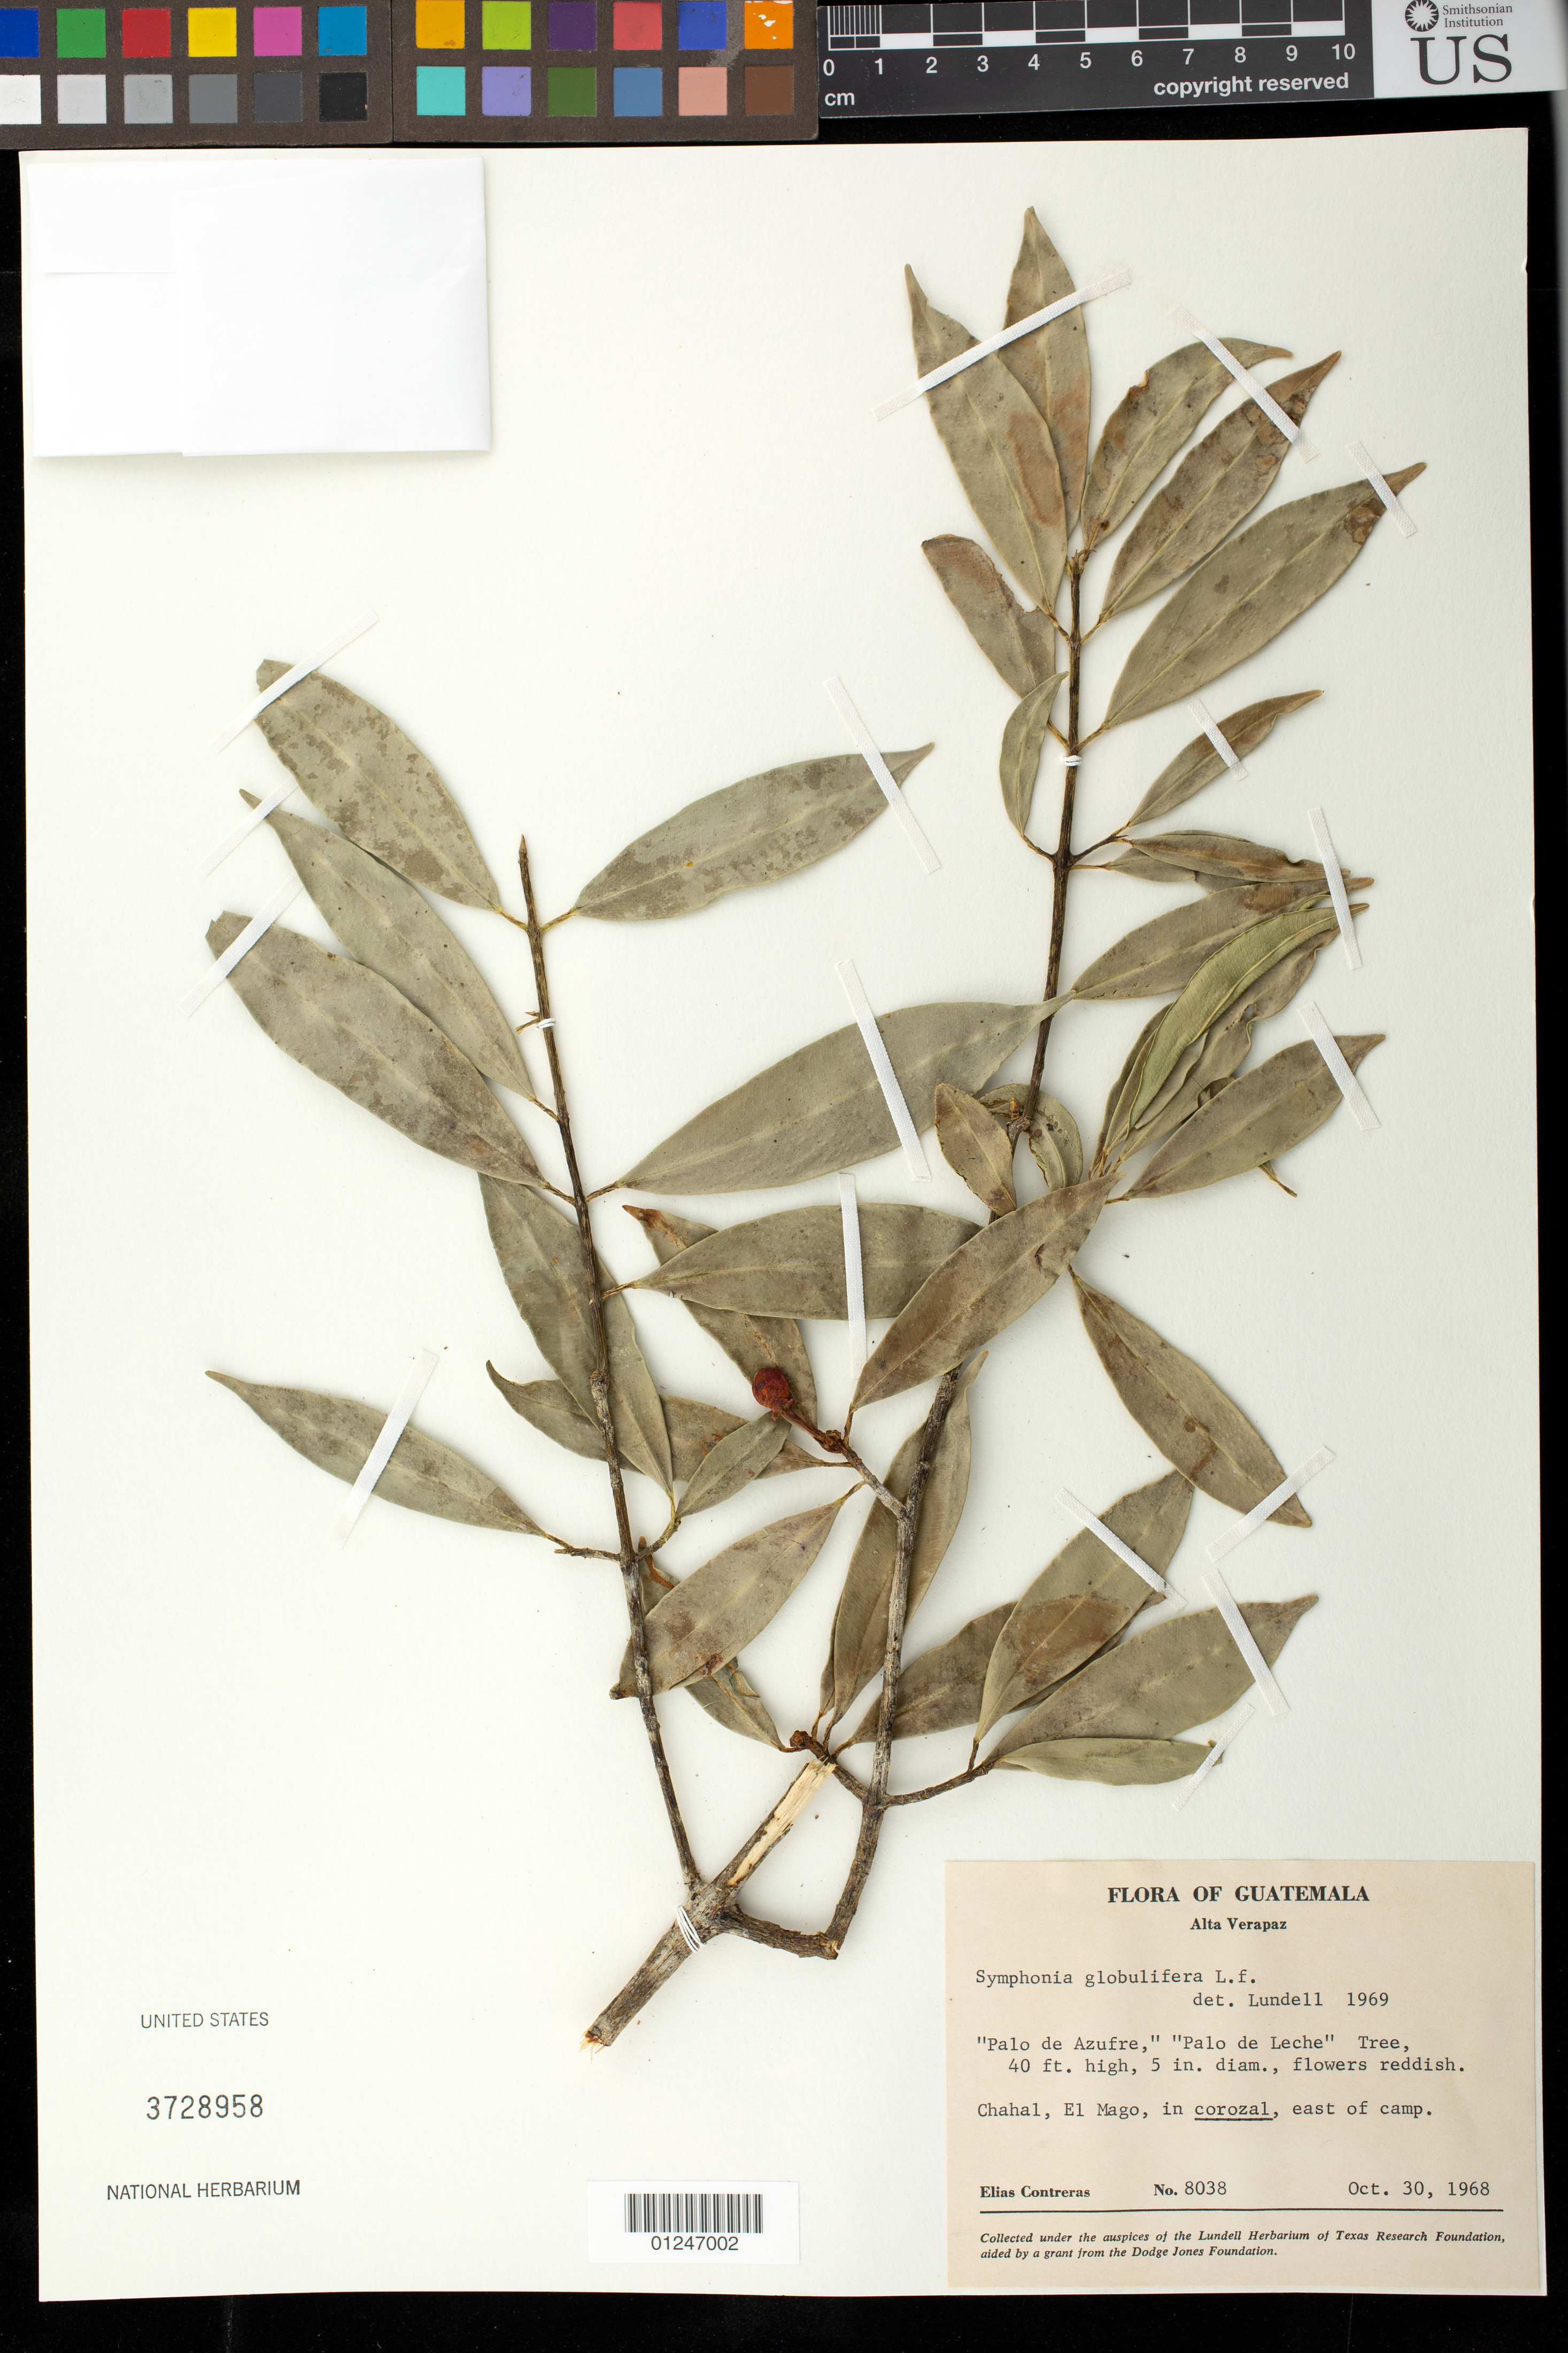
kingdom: Plantae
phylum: Tracheophyta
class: Magnoliopsida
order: Malpighiales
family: Clusiaceae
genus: Symphonia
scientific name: Symphonia globulifera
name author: L. f.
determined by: Lundell, --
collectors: E. Contreras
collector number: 8038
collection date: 1968-10-30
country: Guatemala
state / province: Alta Verapaz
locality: Chahal, El Mago, in corozal, E of camp.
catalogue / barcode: US 3728958